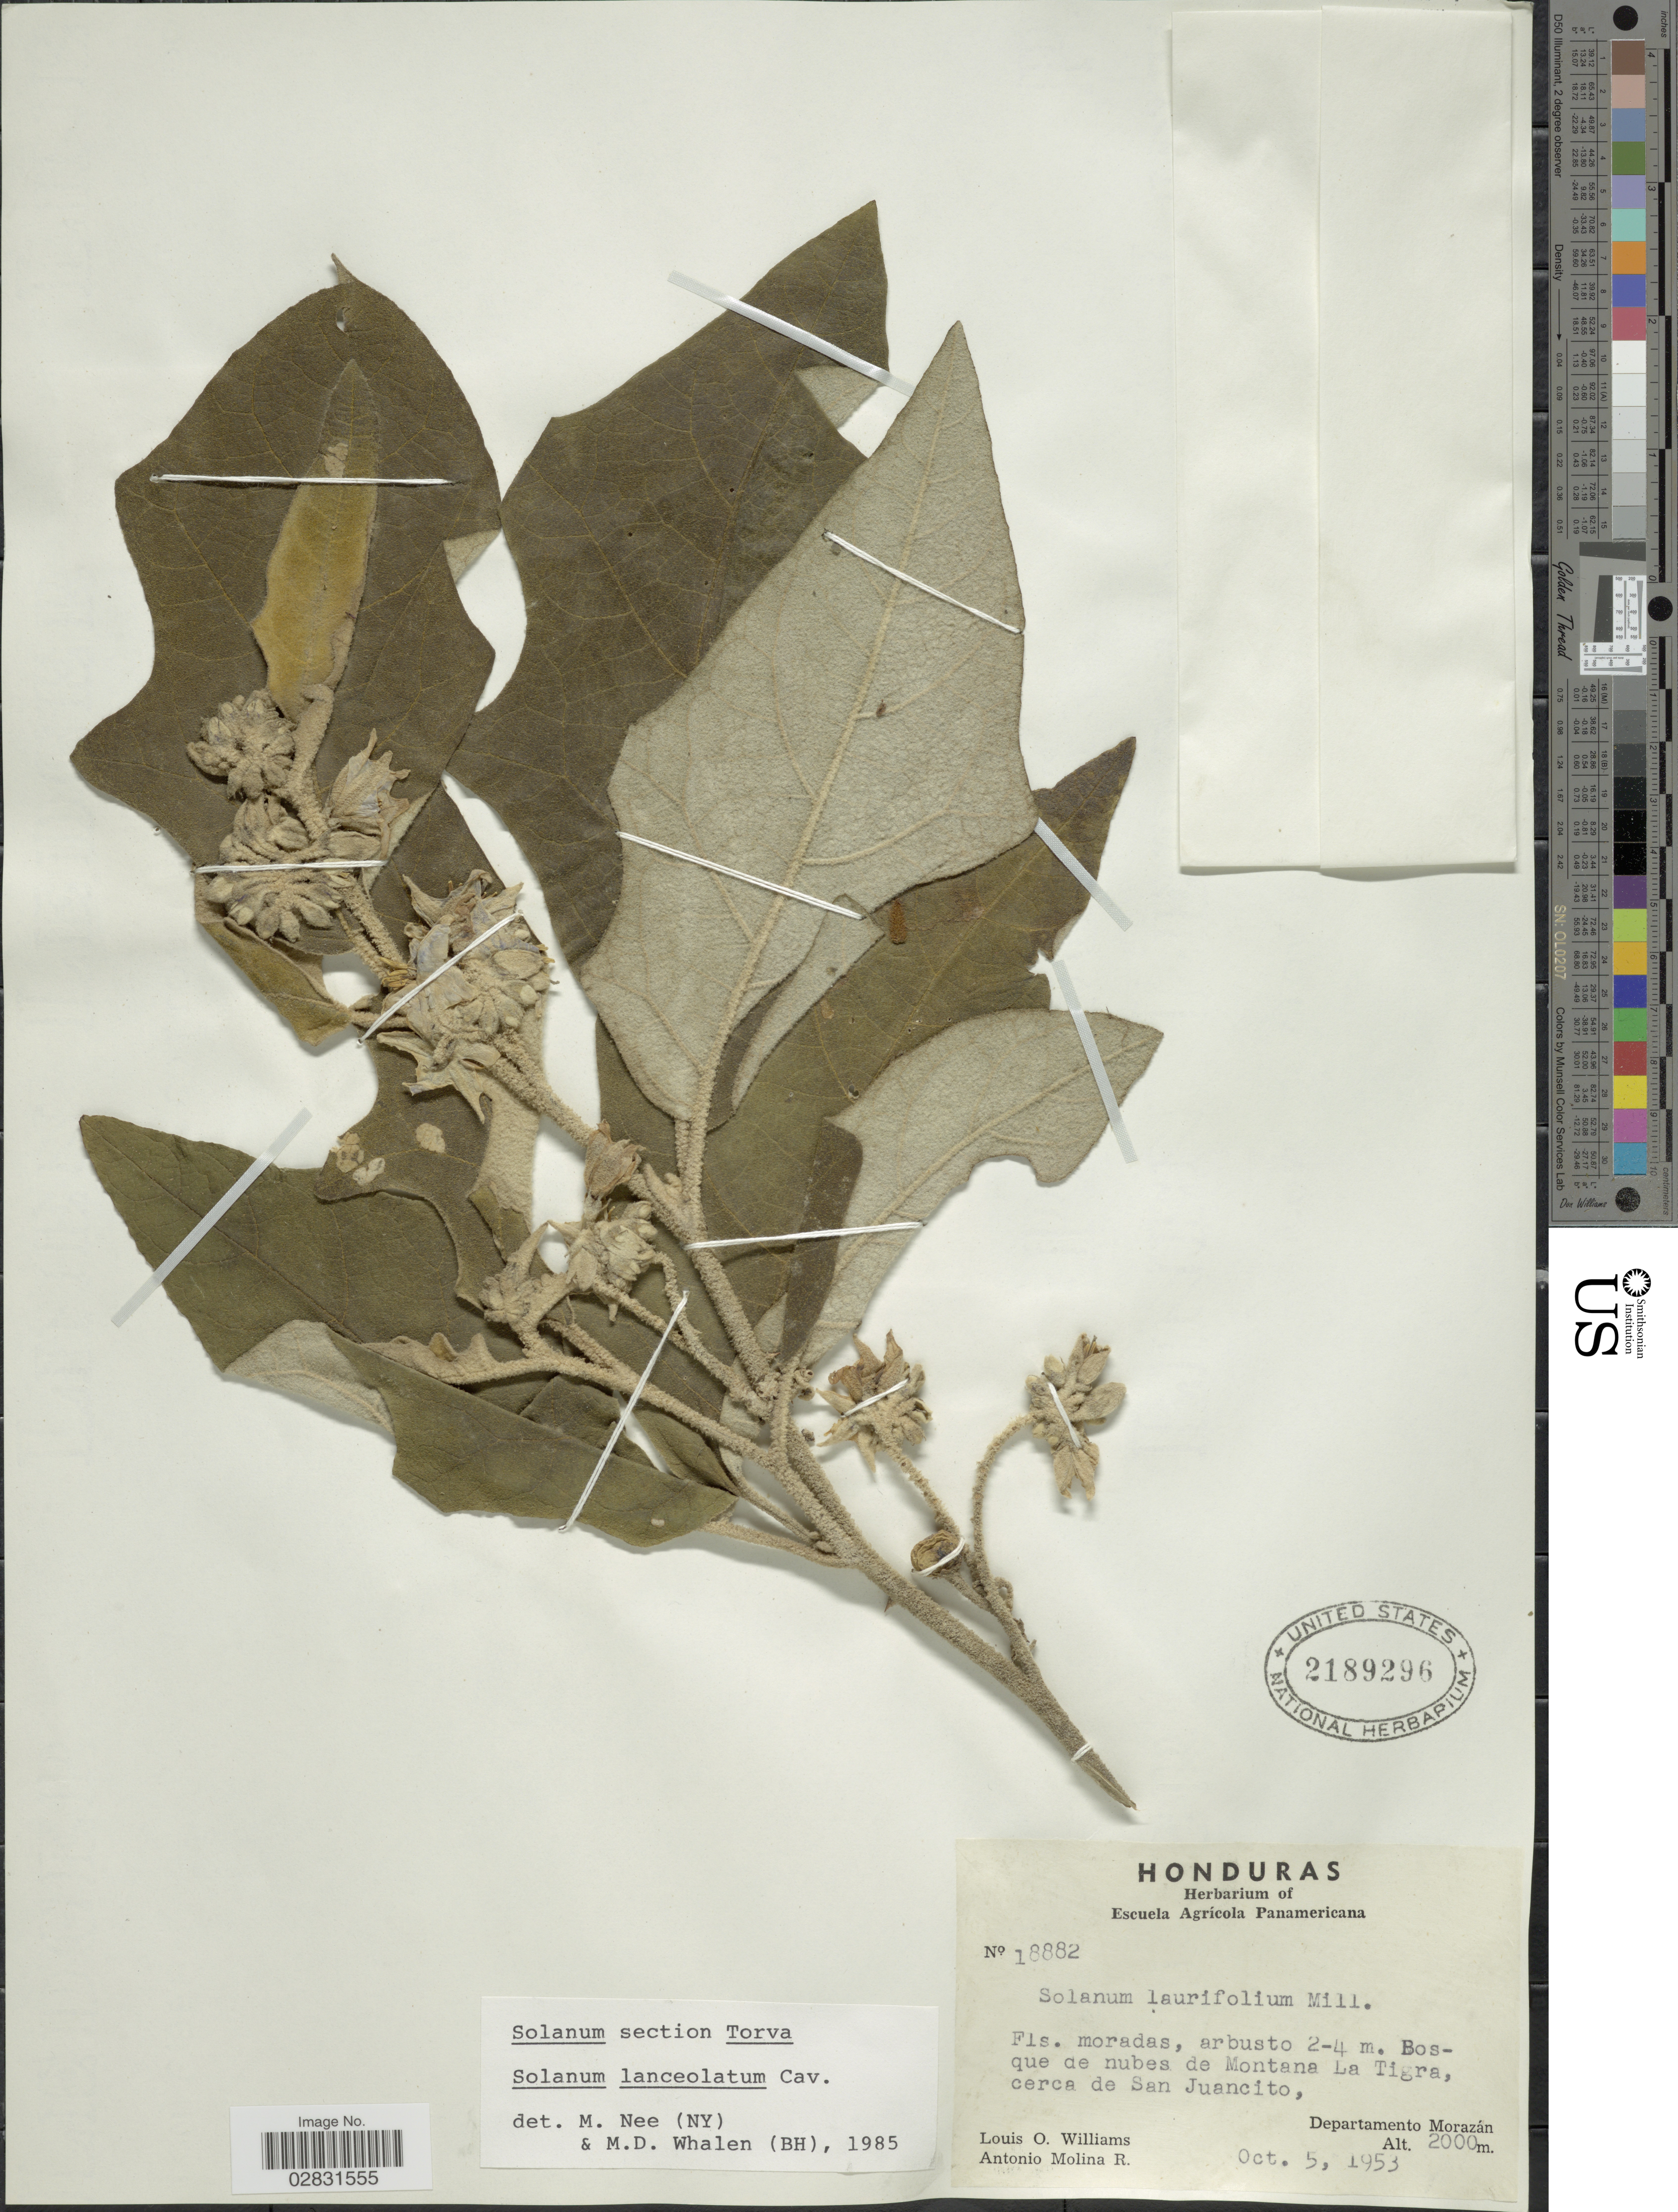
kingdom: Plantae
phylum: Tracheophyta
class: Magnoliopsida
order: Solanales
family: Solanaceae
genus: Solanum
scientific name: Solanum lanceolatum Berthault, nom. illeg.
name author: Berthault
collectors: L. O. Williams & A. Molina R.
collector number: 18882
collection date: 1953-10-05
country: Honduras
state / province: Fco. Morazán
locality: Bosque de nubes de Montana La Tigra, cerca de San Juancito, Departamento Morazán.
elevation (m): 2000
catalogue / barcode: US 2189296